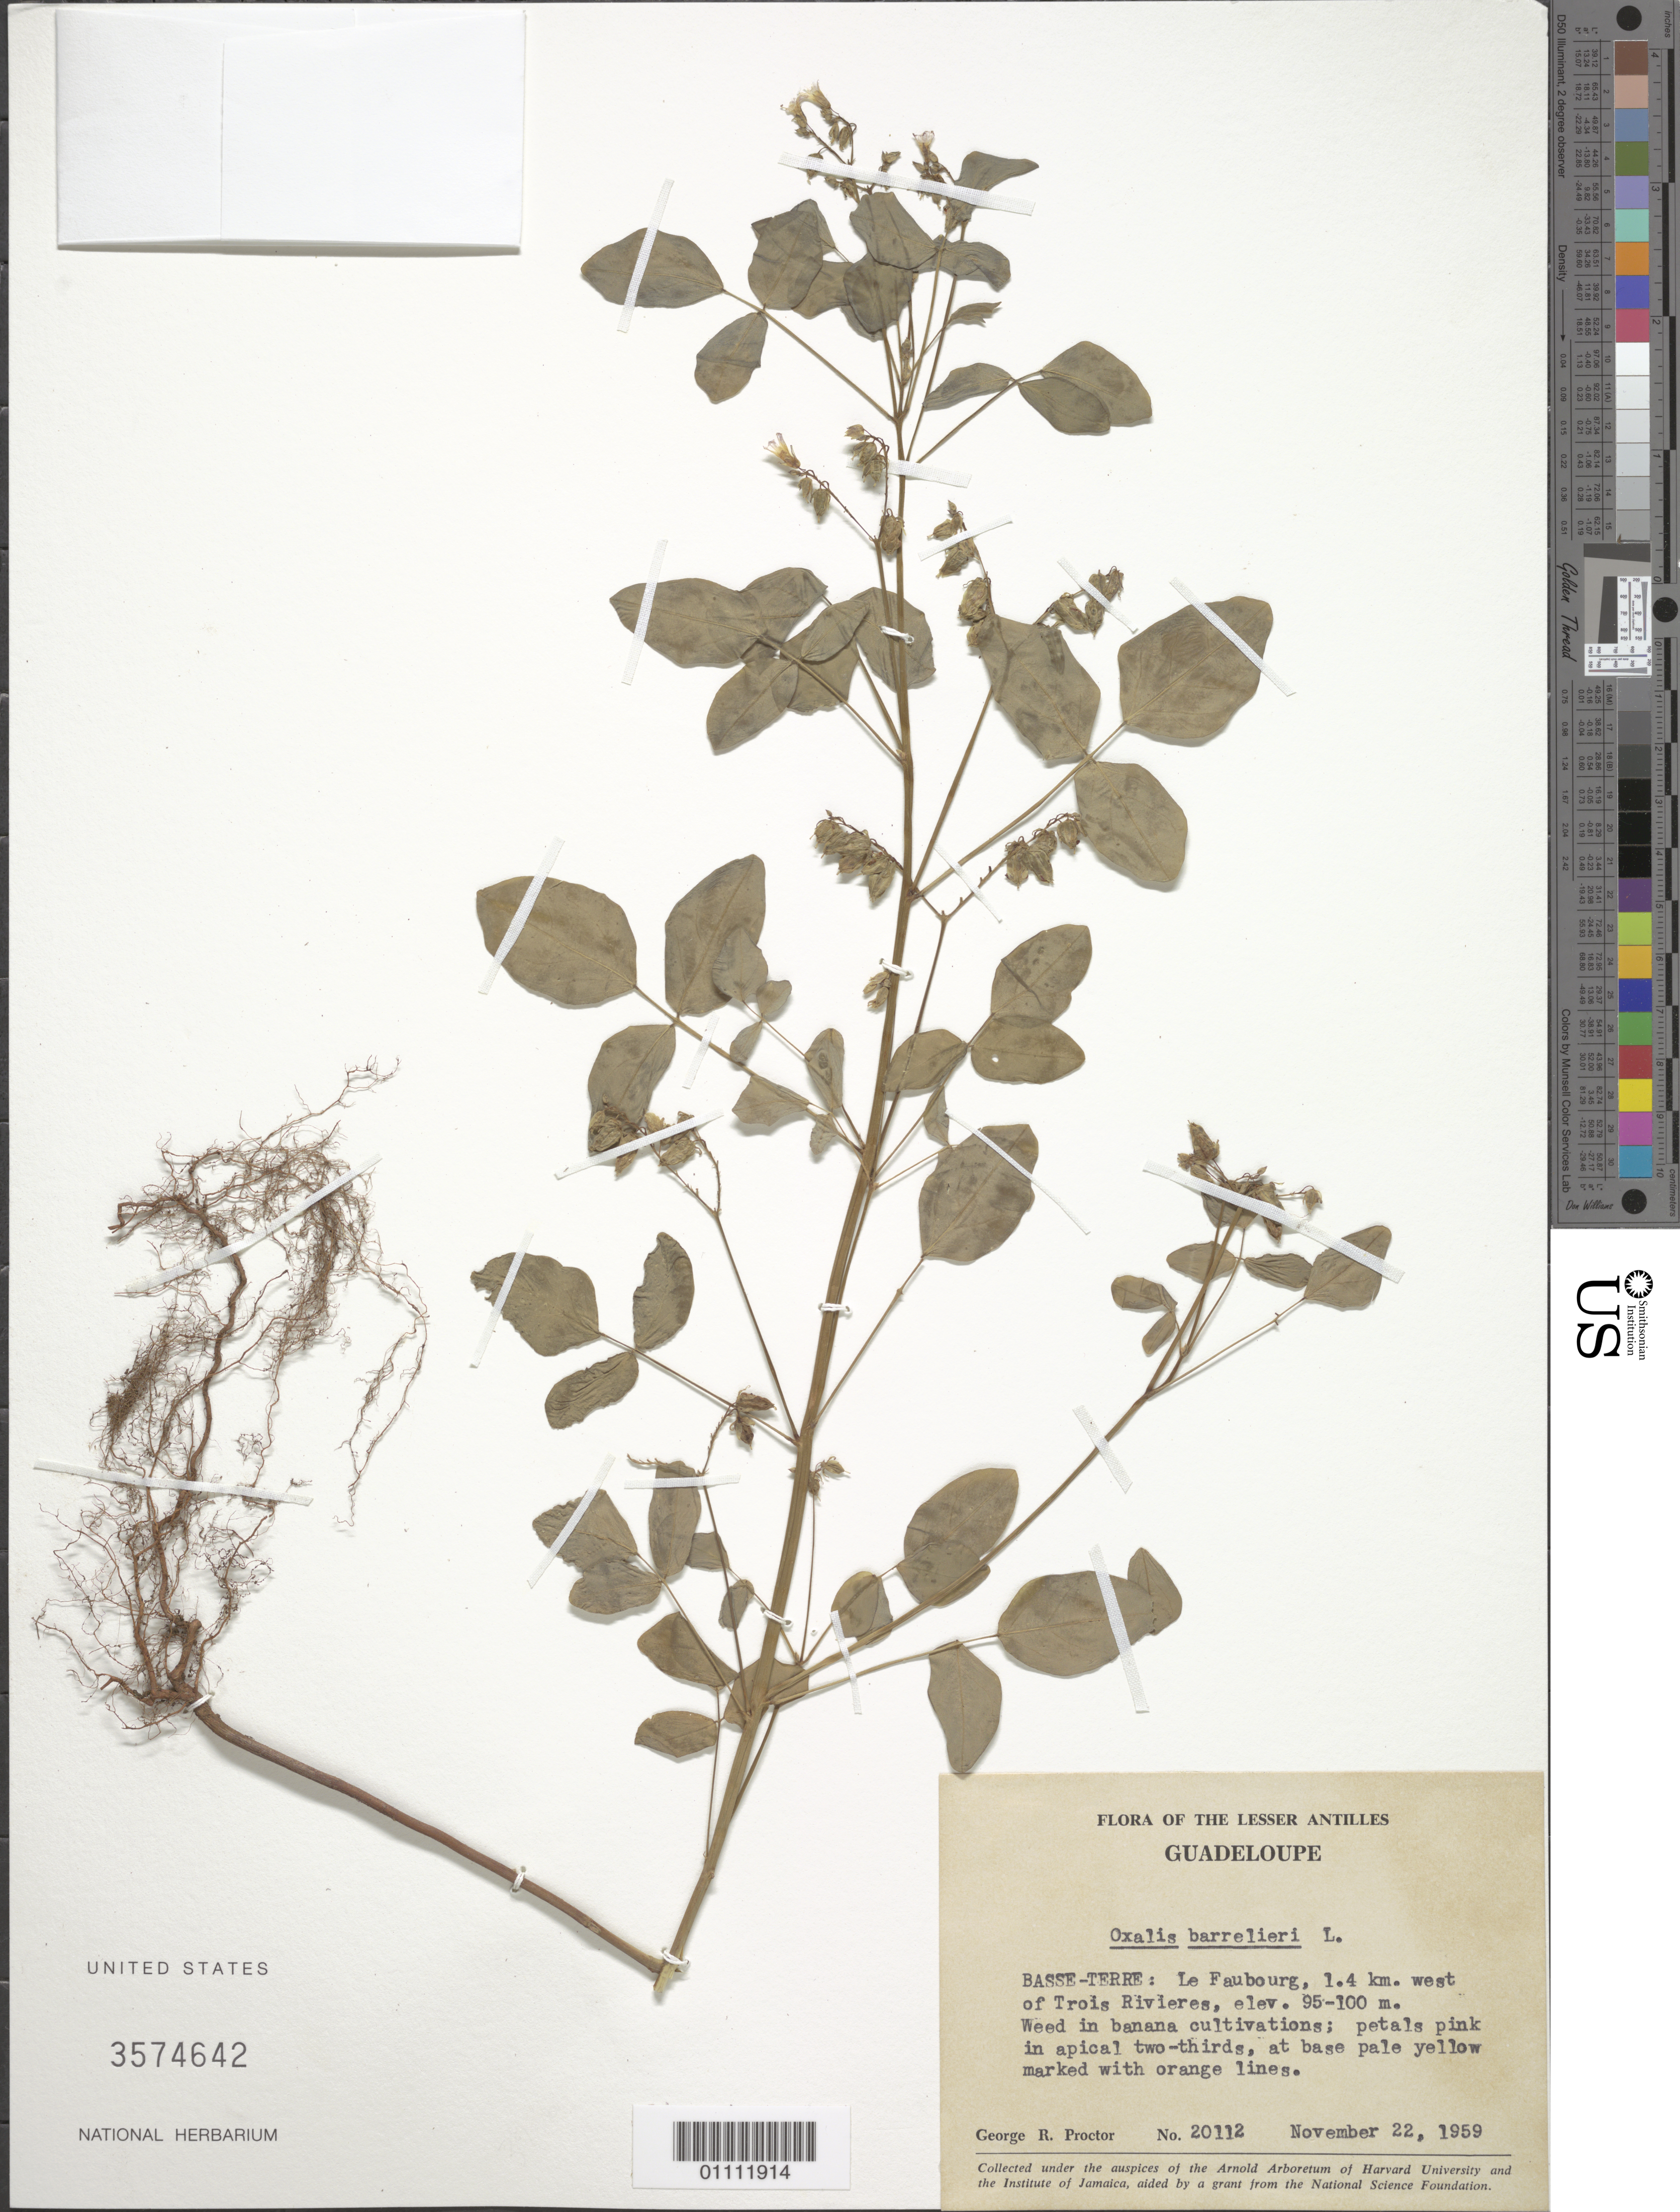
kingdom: Plantae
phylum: Tracheophyta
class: Magnoliopsida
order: Oxalidales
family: Oxalidaceae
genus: Oxalis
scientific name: Oxalis barrelieri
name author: L.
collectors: G. R. Proctor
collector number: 20112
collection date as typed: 22 Nov 1959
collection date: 1959-11-22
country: Guadeloupe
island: Basse Terre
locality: Le Faubourg, 1.4 km W of Trois Rivieres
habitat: In banana cultivations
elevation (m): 95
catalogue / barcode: US 3574642